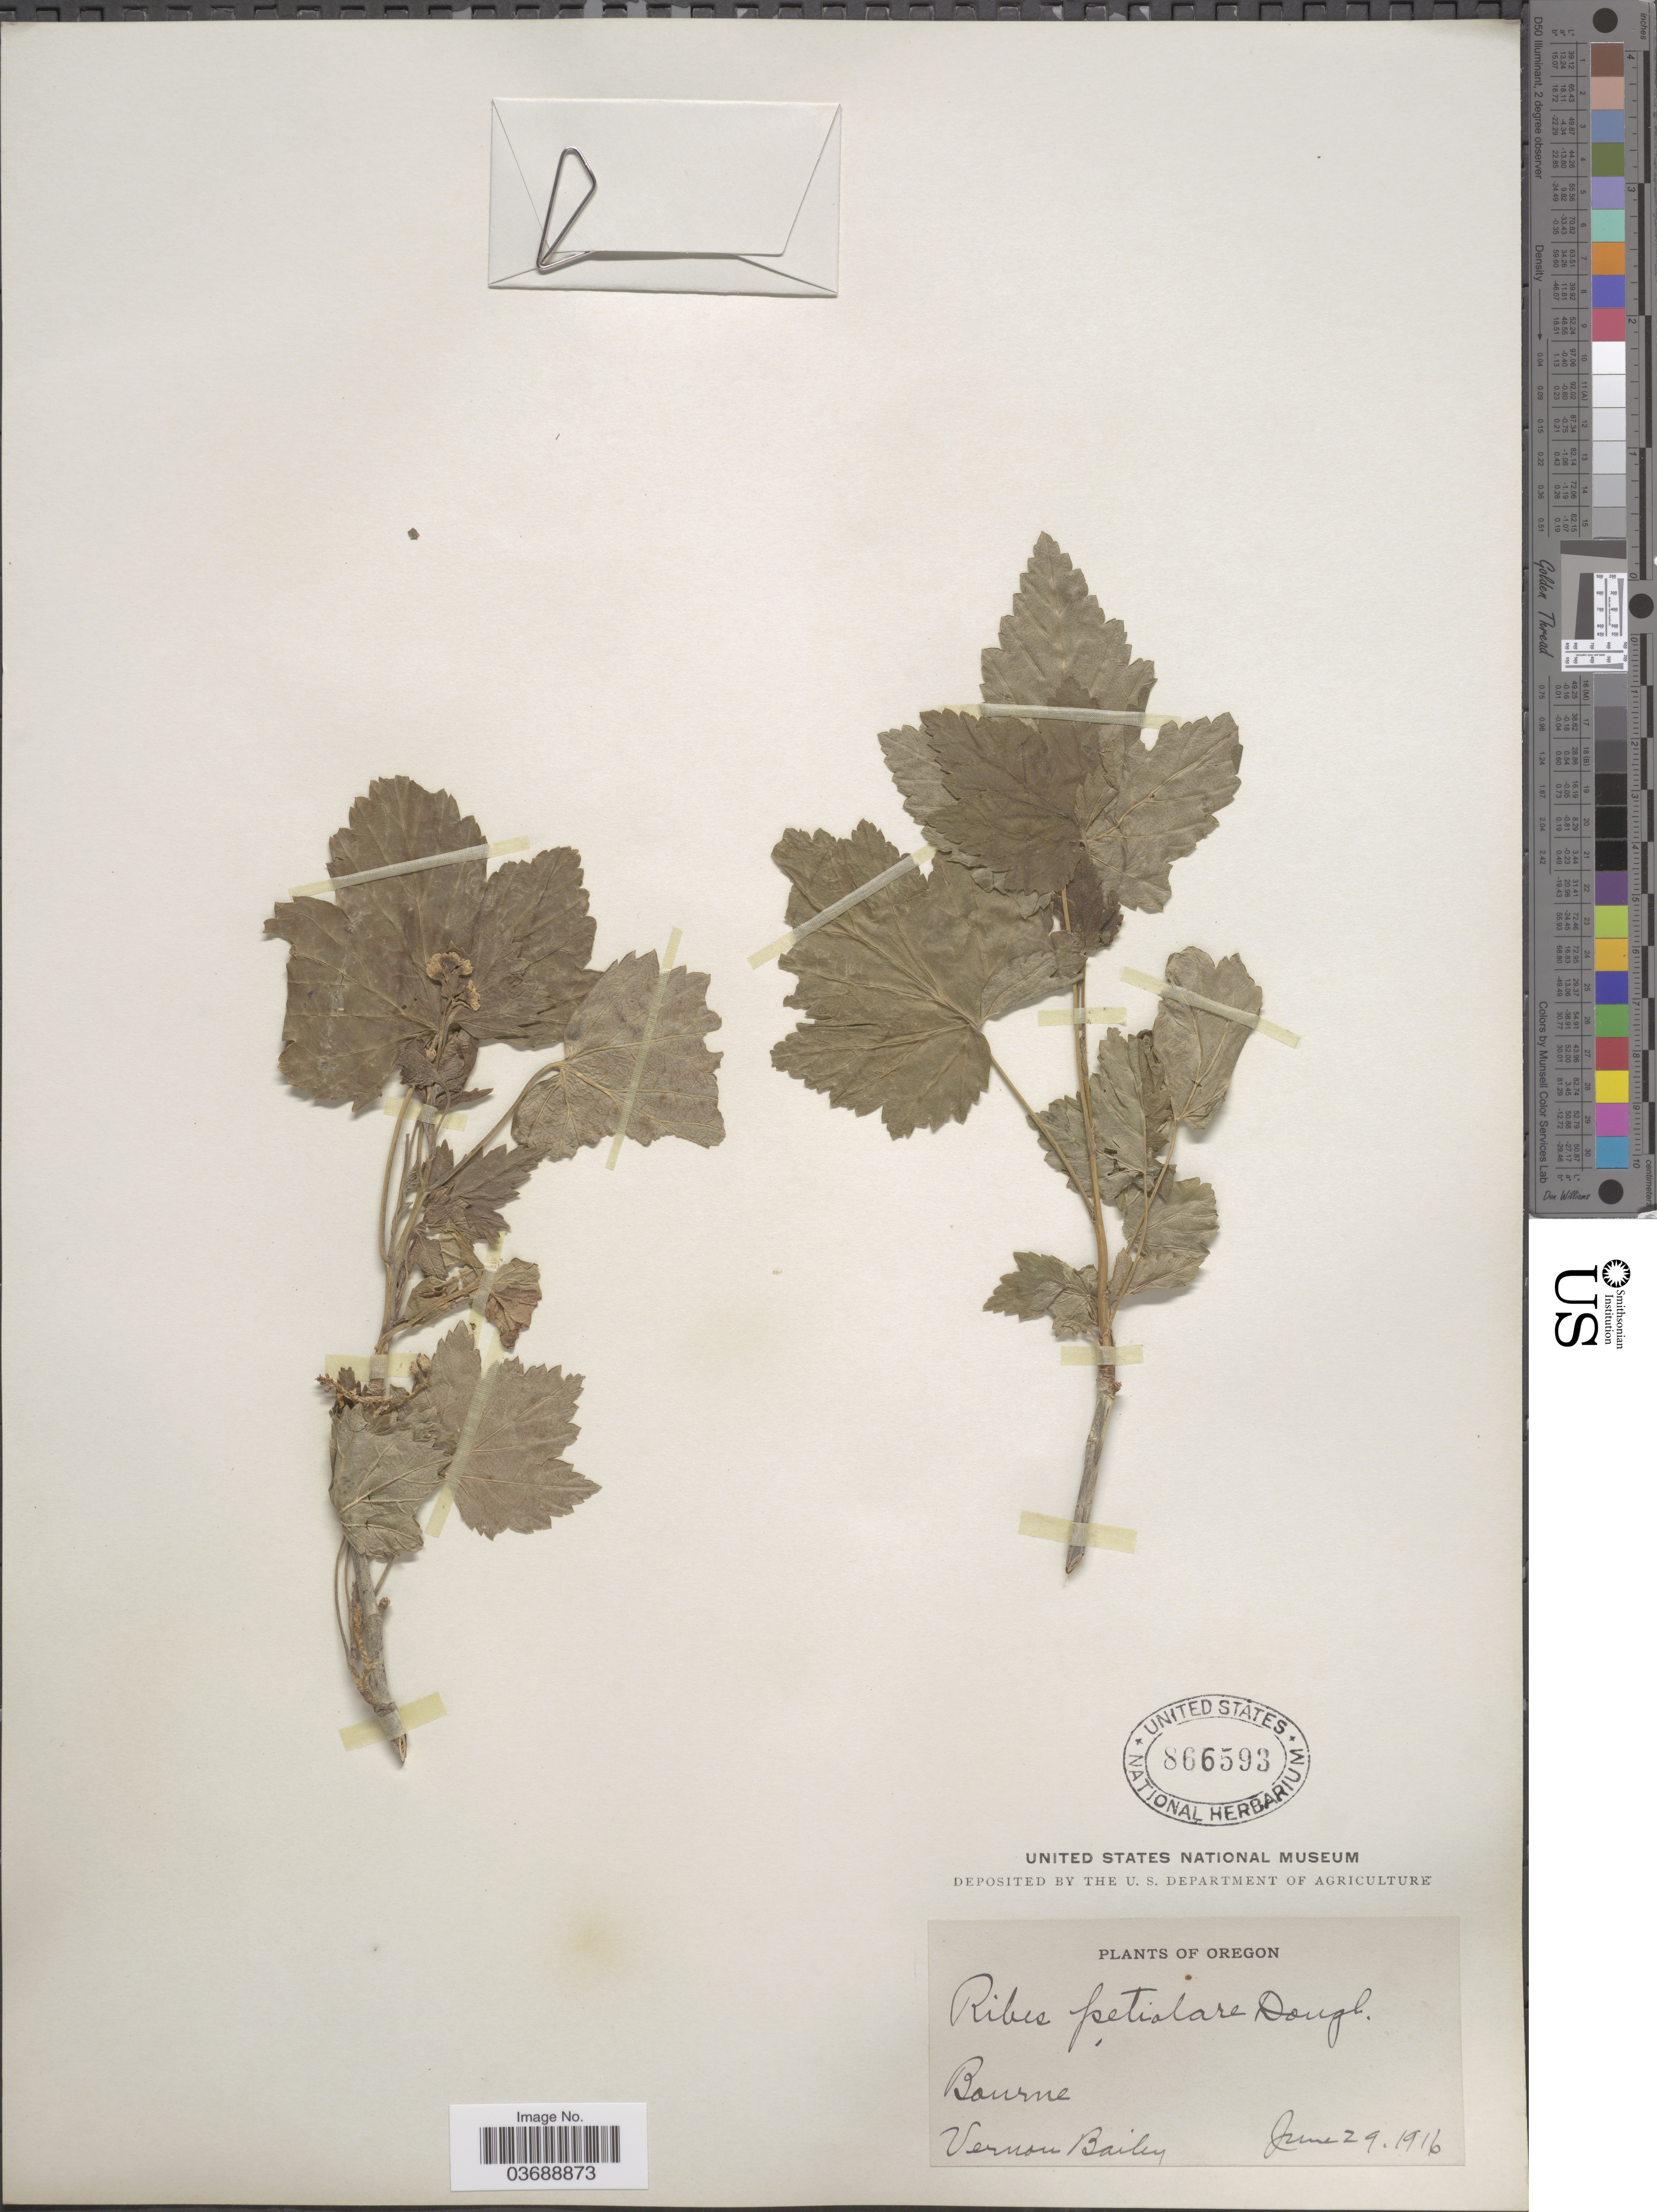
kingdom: Plantae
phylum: Tracheophyta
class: Magnoliopsida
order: Saxifragales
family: Grossulariaceae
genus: Ribes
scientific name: Ribes petiolare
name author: Douglas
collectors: V. O. Bailey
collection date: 1916-06-29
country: United States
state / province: Oregon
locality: Bourne.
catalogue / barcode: US 866593